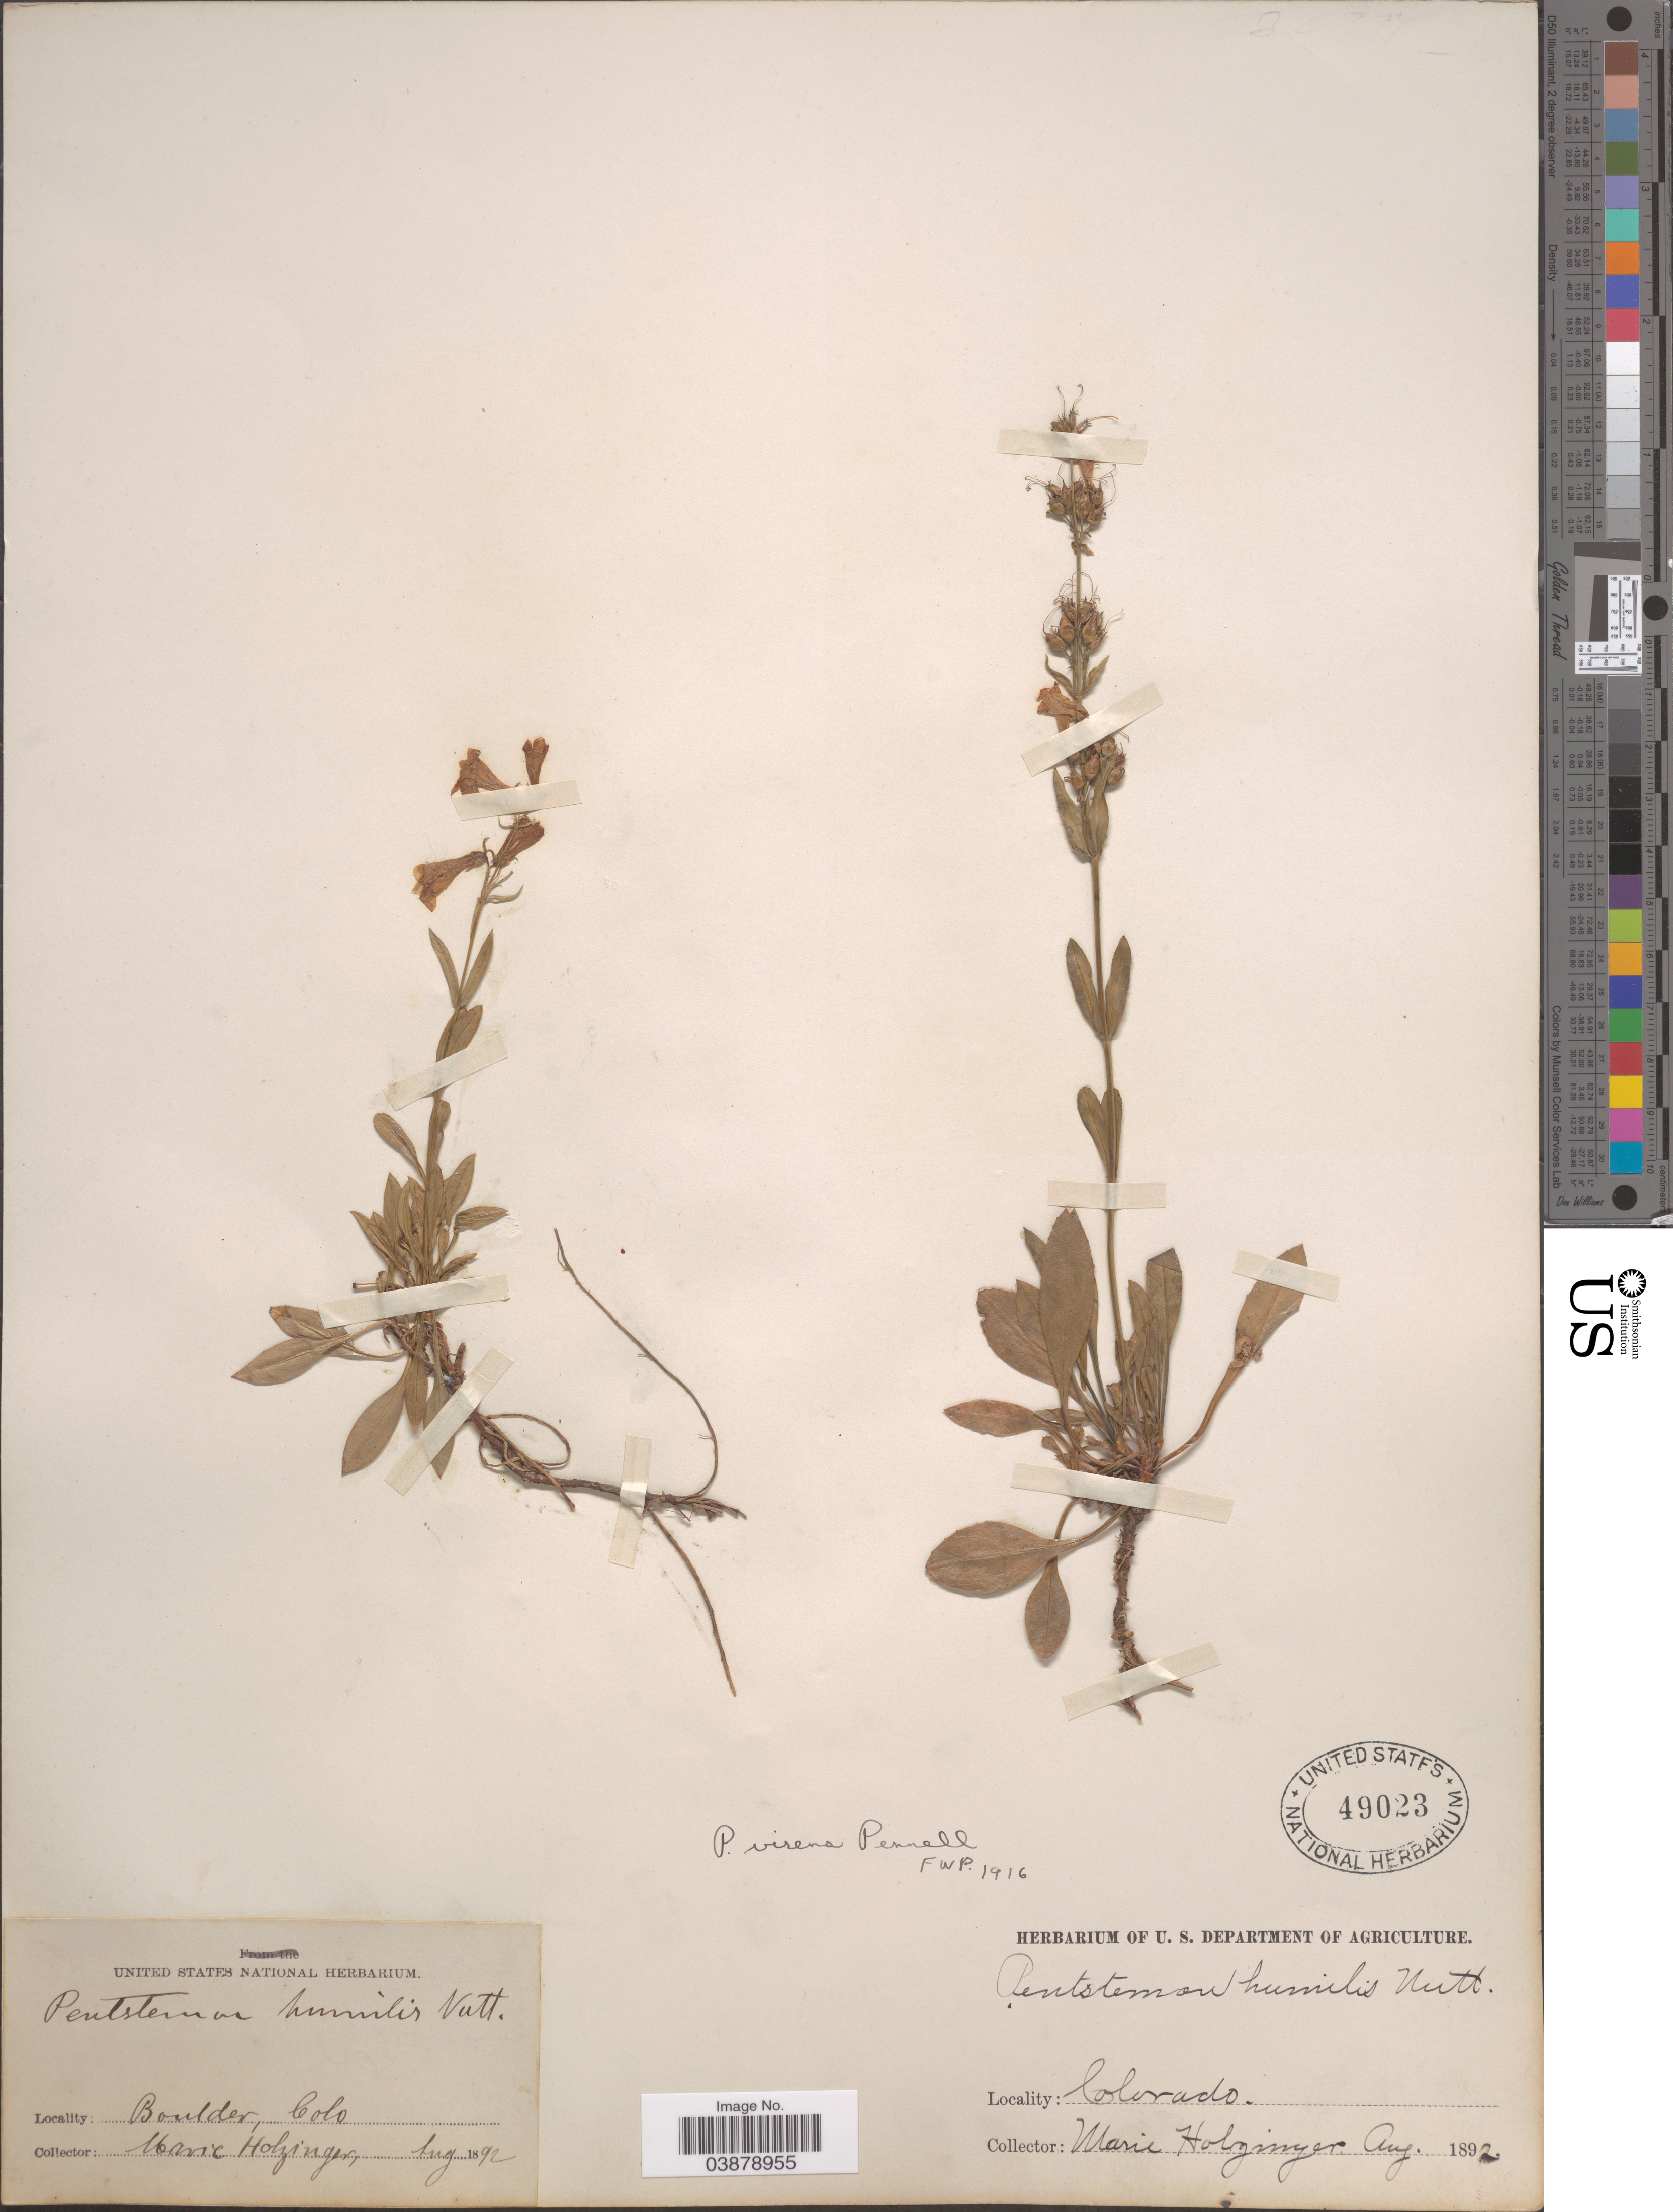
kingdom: Plantae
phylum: Tracheophyta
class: Magnoliopsida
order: Lamiales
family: Plantaginaceae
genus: Penstemon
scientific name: Penstemon virens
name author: Pennell ex Rydb.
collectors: M. Holzinger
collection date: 1892-08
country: United States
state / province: Colorado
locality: Boulder.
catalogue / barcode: US 49023